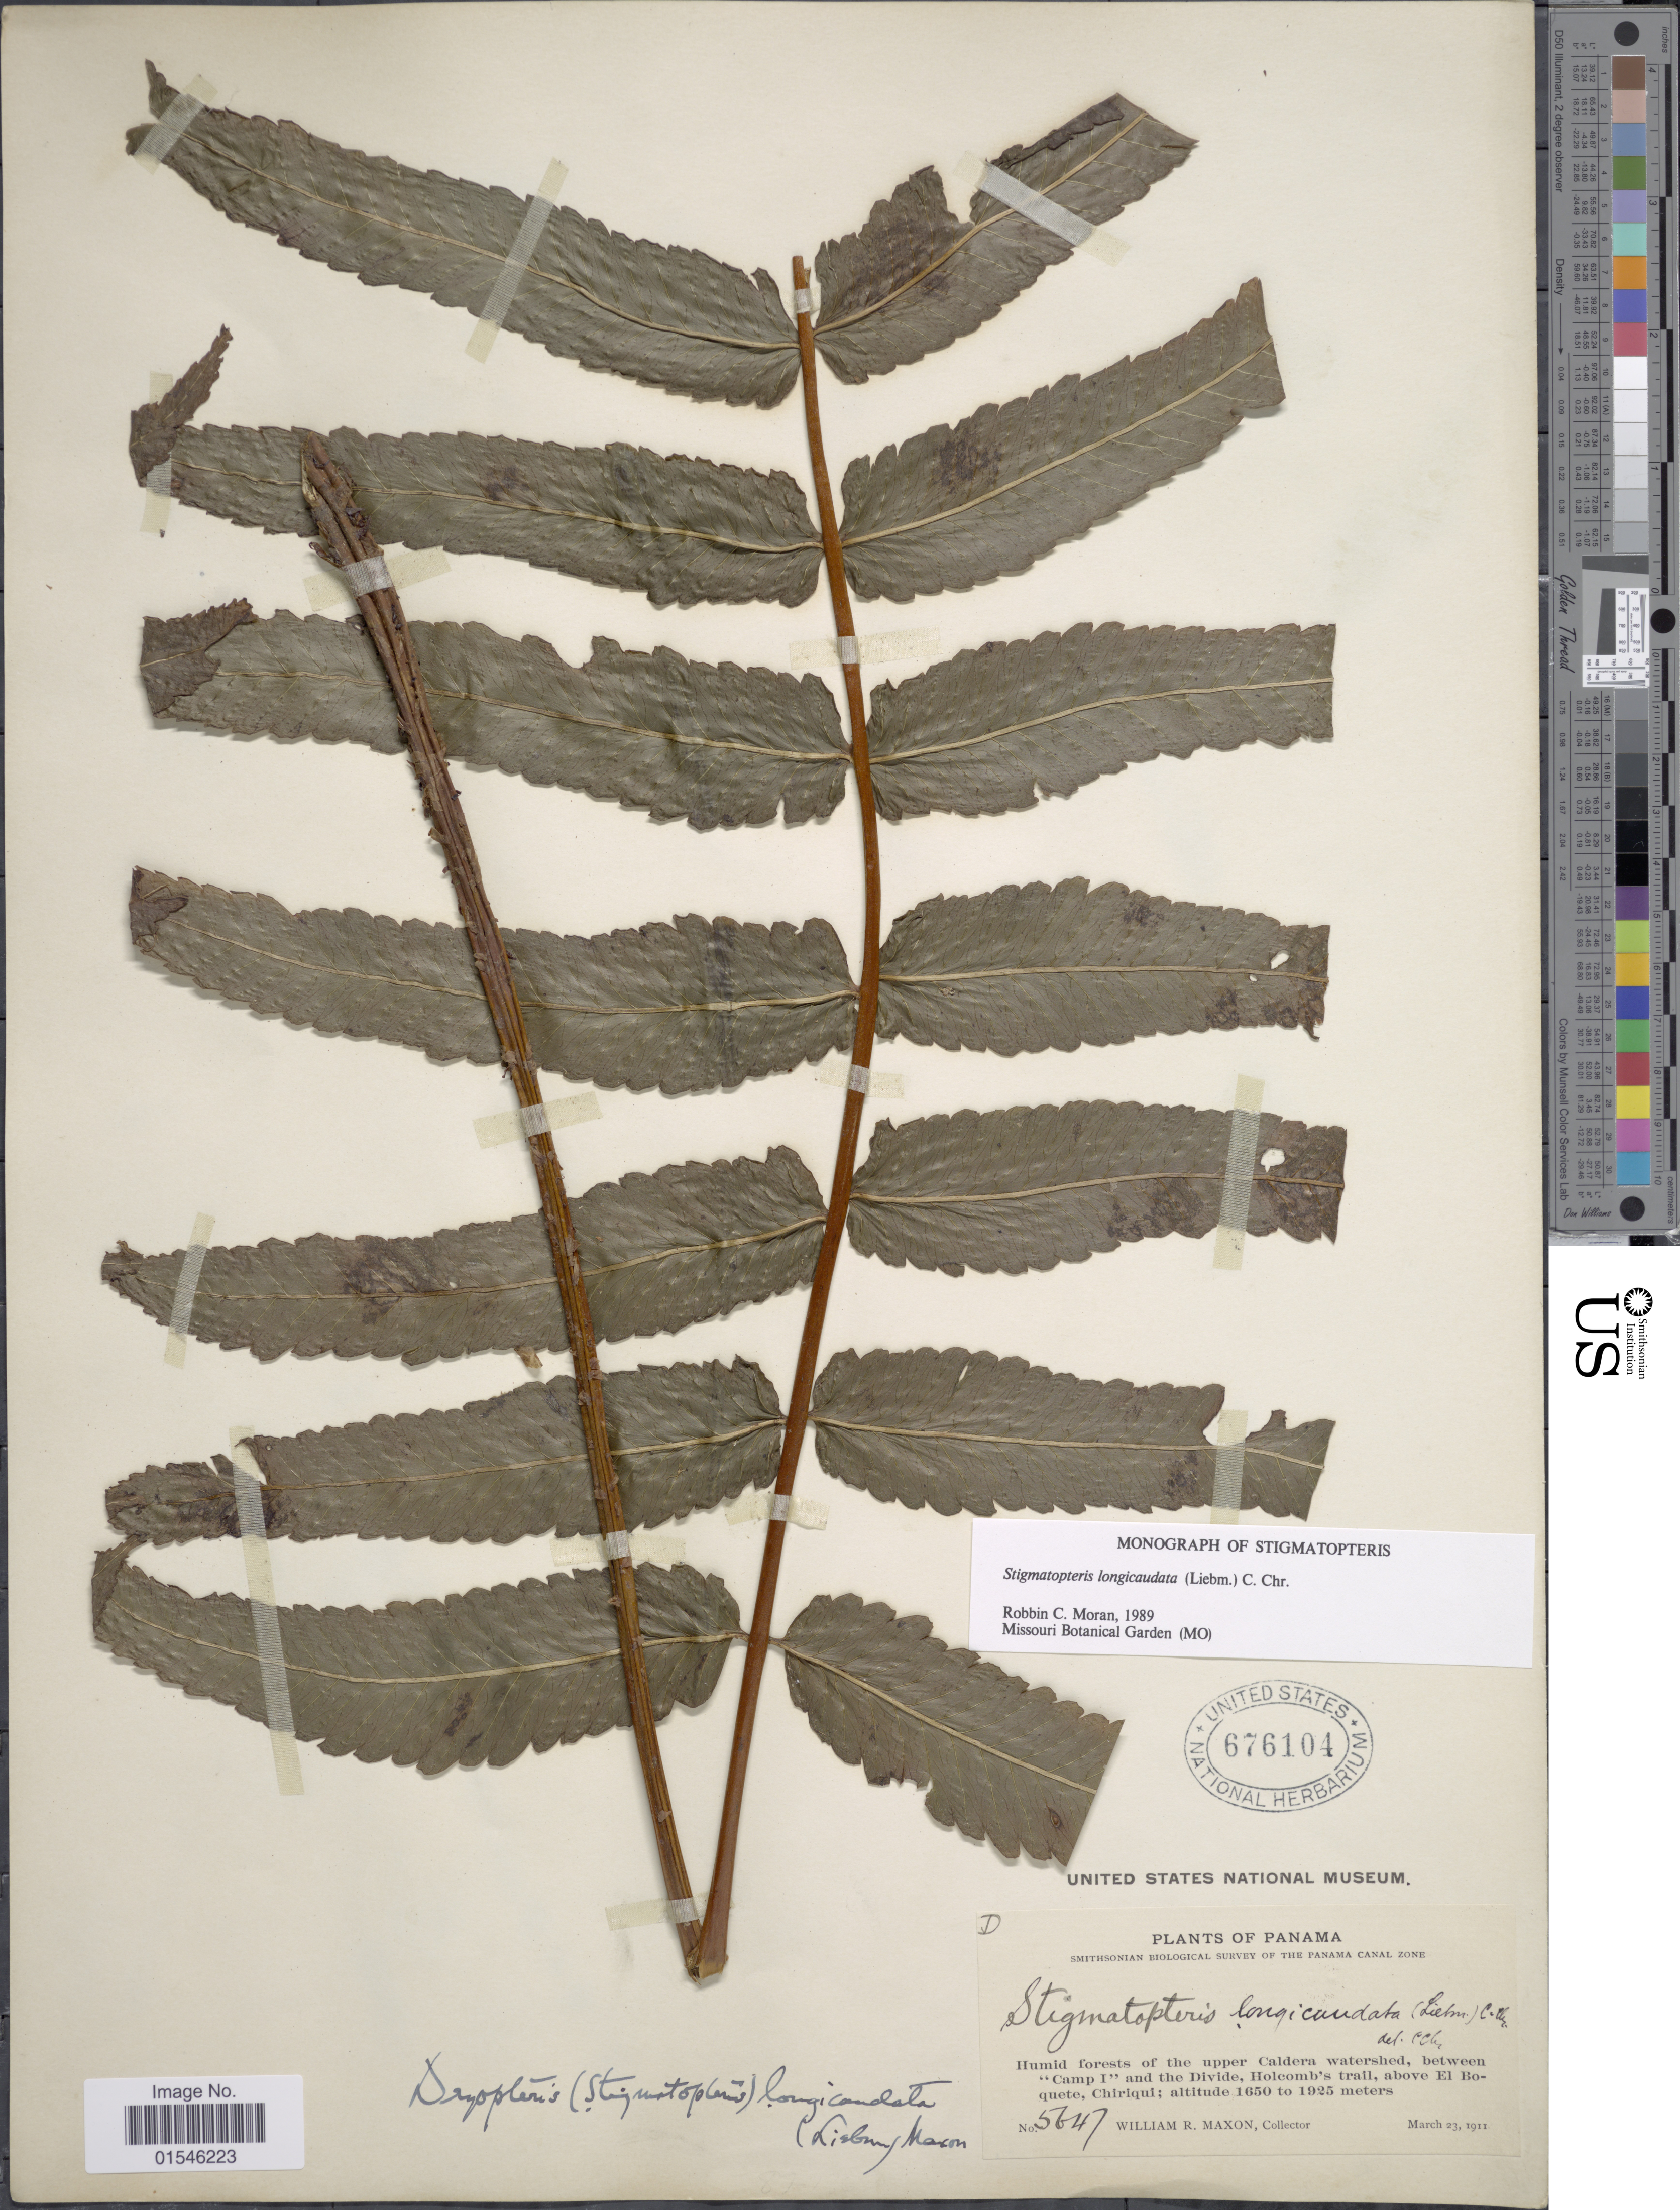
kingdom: Plantae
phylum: Tracheophyta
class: Polypodiopsida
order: Polypodiales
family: Dryopteridaceae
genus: Stigmatopteris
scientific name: Stigmatopteris longicaudata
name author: (Leibm.) C. Chr.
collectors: W. R. Maxon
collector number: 5647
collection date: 1911-03-23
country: Panama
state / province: Chiriqui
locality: Humid forest of the upper Caldera watershed, between 'Camp i' and the Divide, Holcomb's trail, above El Boquete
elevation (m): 1650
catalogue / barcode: US 676104